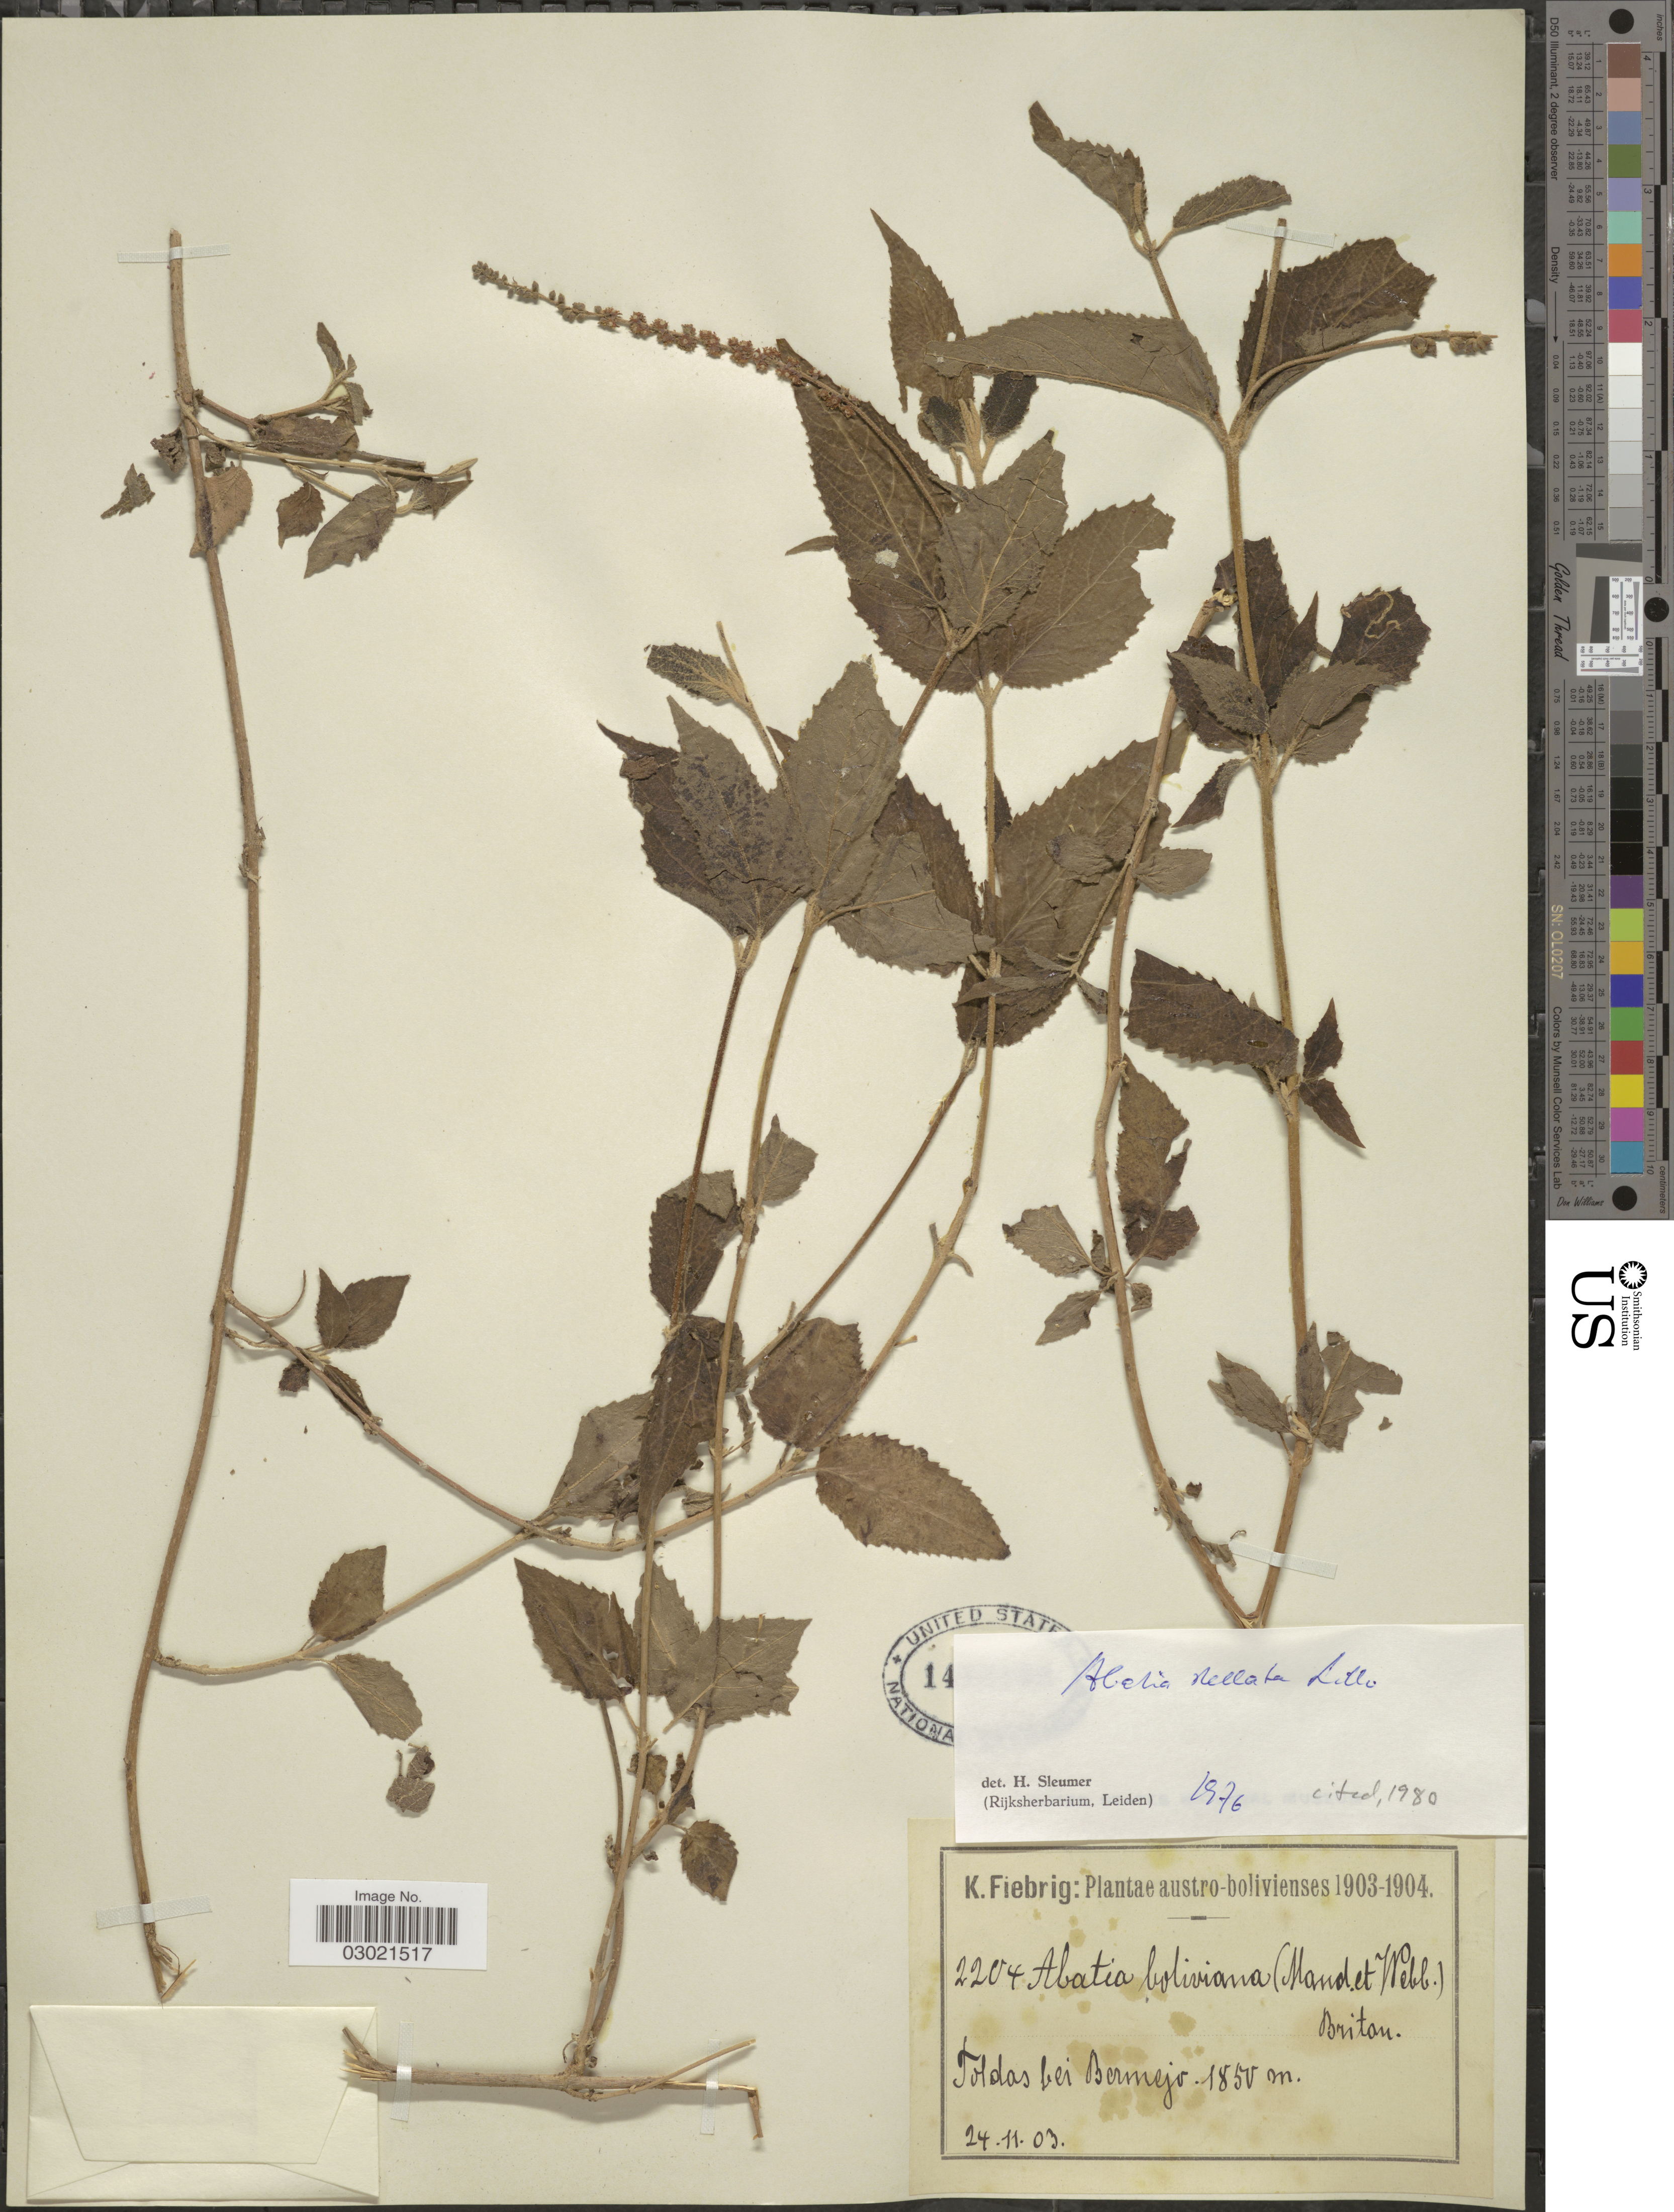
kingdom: Plantae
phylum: Tracheophyta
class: Magnoliopsida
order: Malpighiales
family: Salicaceae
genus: Abatia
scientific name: Abatia stellata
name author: Lillo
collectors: K. Fiebrig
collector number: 2204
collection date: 1903-11-24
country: Bolivia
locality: Toldas bei Bermejo.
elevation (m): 1850